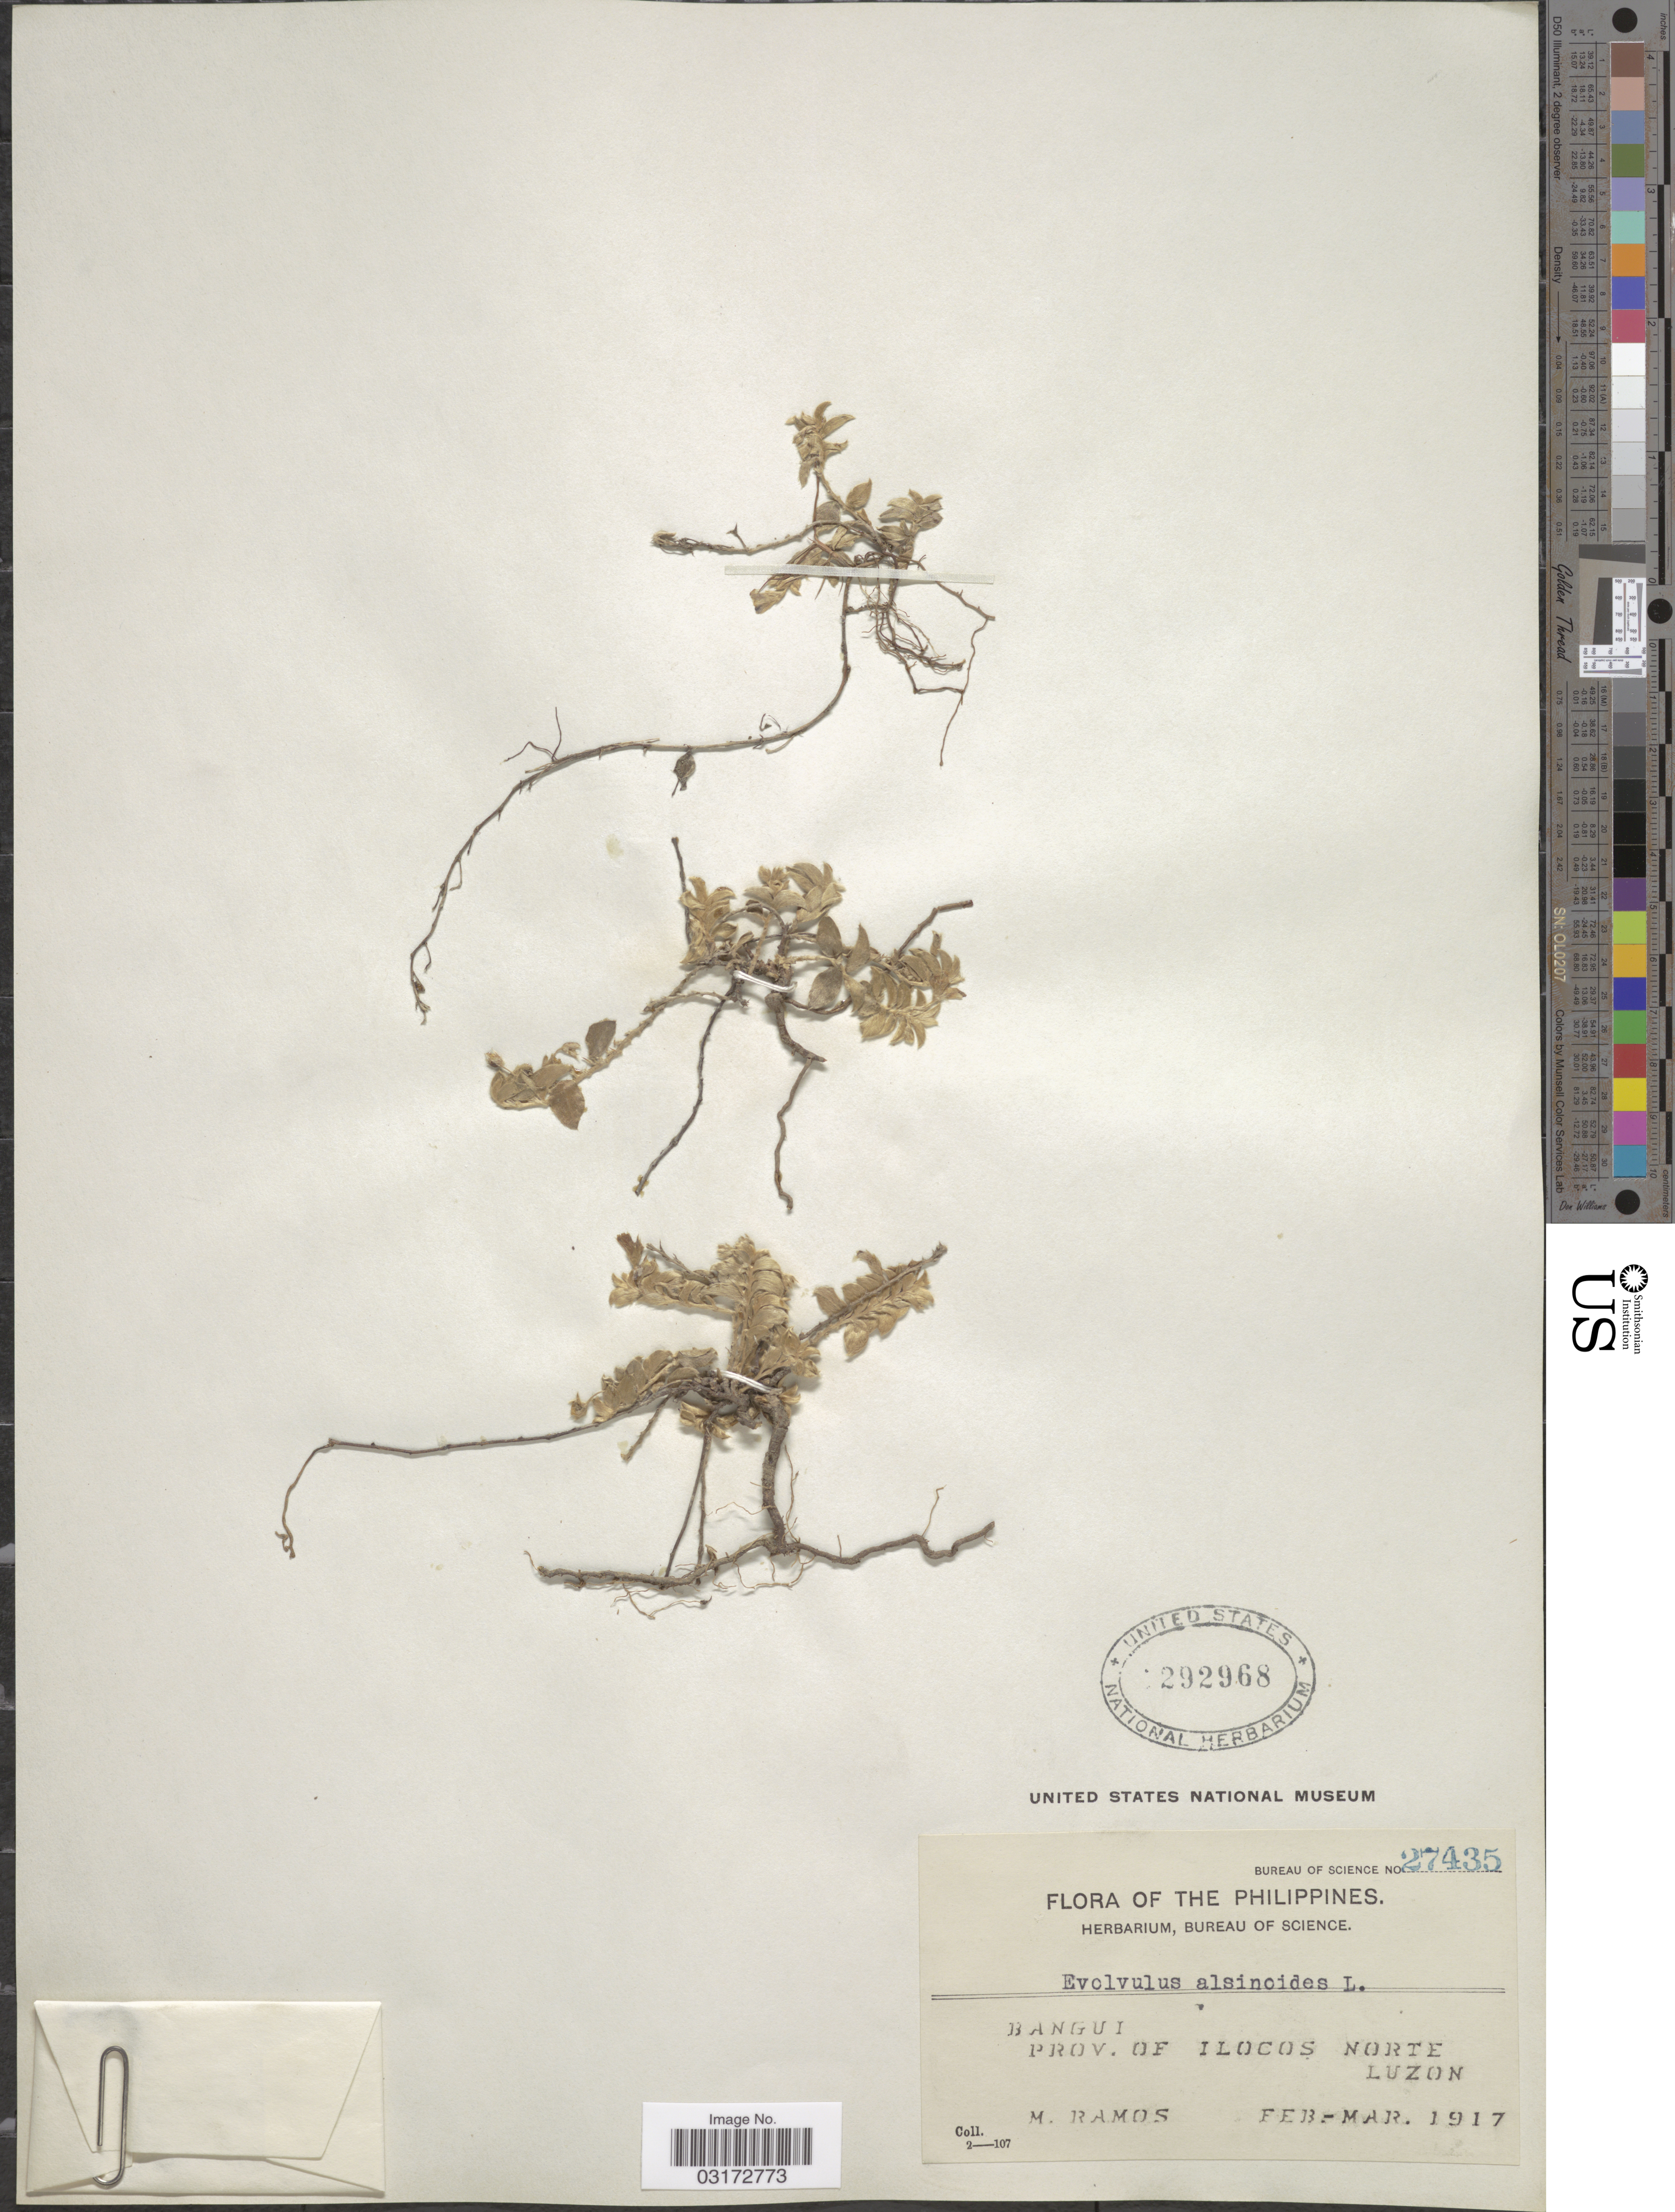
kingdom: Plantae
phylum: Tracheophyta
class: Magnoliopsida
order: Solanales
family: Convolvulaceae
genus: Evolvulus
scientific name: Evolvulus alsinoides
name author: (L.) L.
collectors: M. Ramos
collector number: Bureau of Science 27435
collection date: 1917-02/1917-03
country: Philippines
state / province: Ilocos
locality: Bangui. Prov. of Ilocos Norte. Luzon.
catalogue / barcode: US 292968